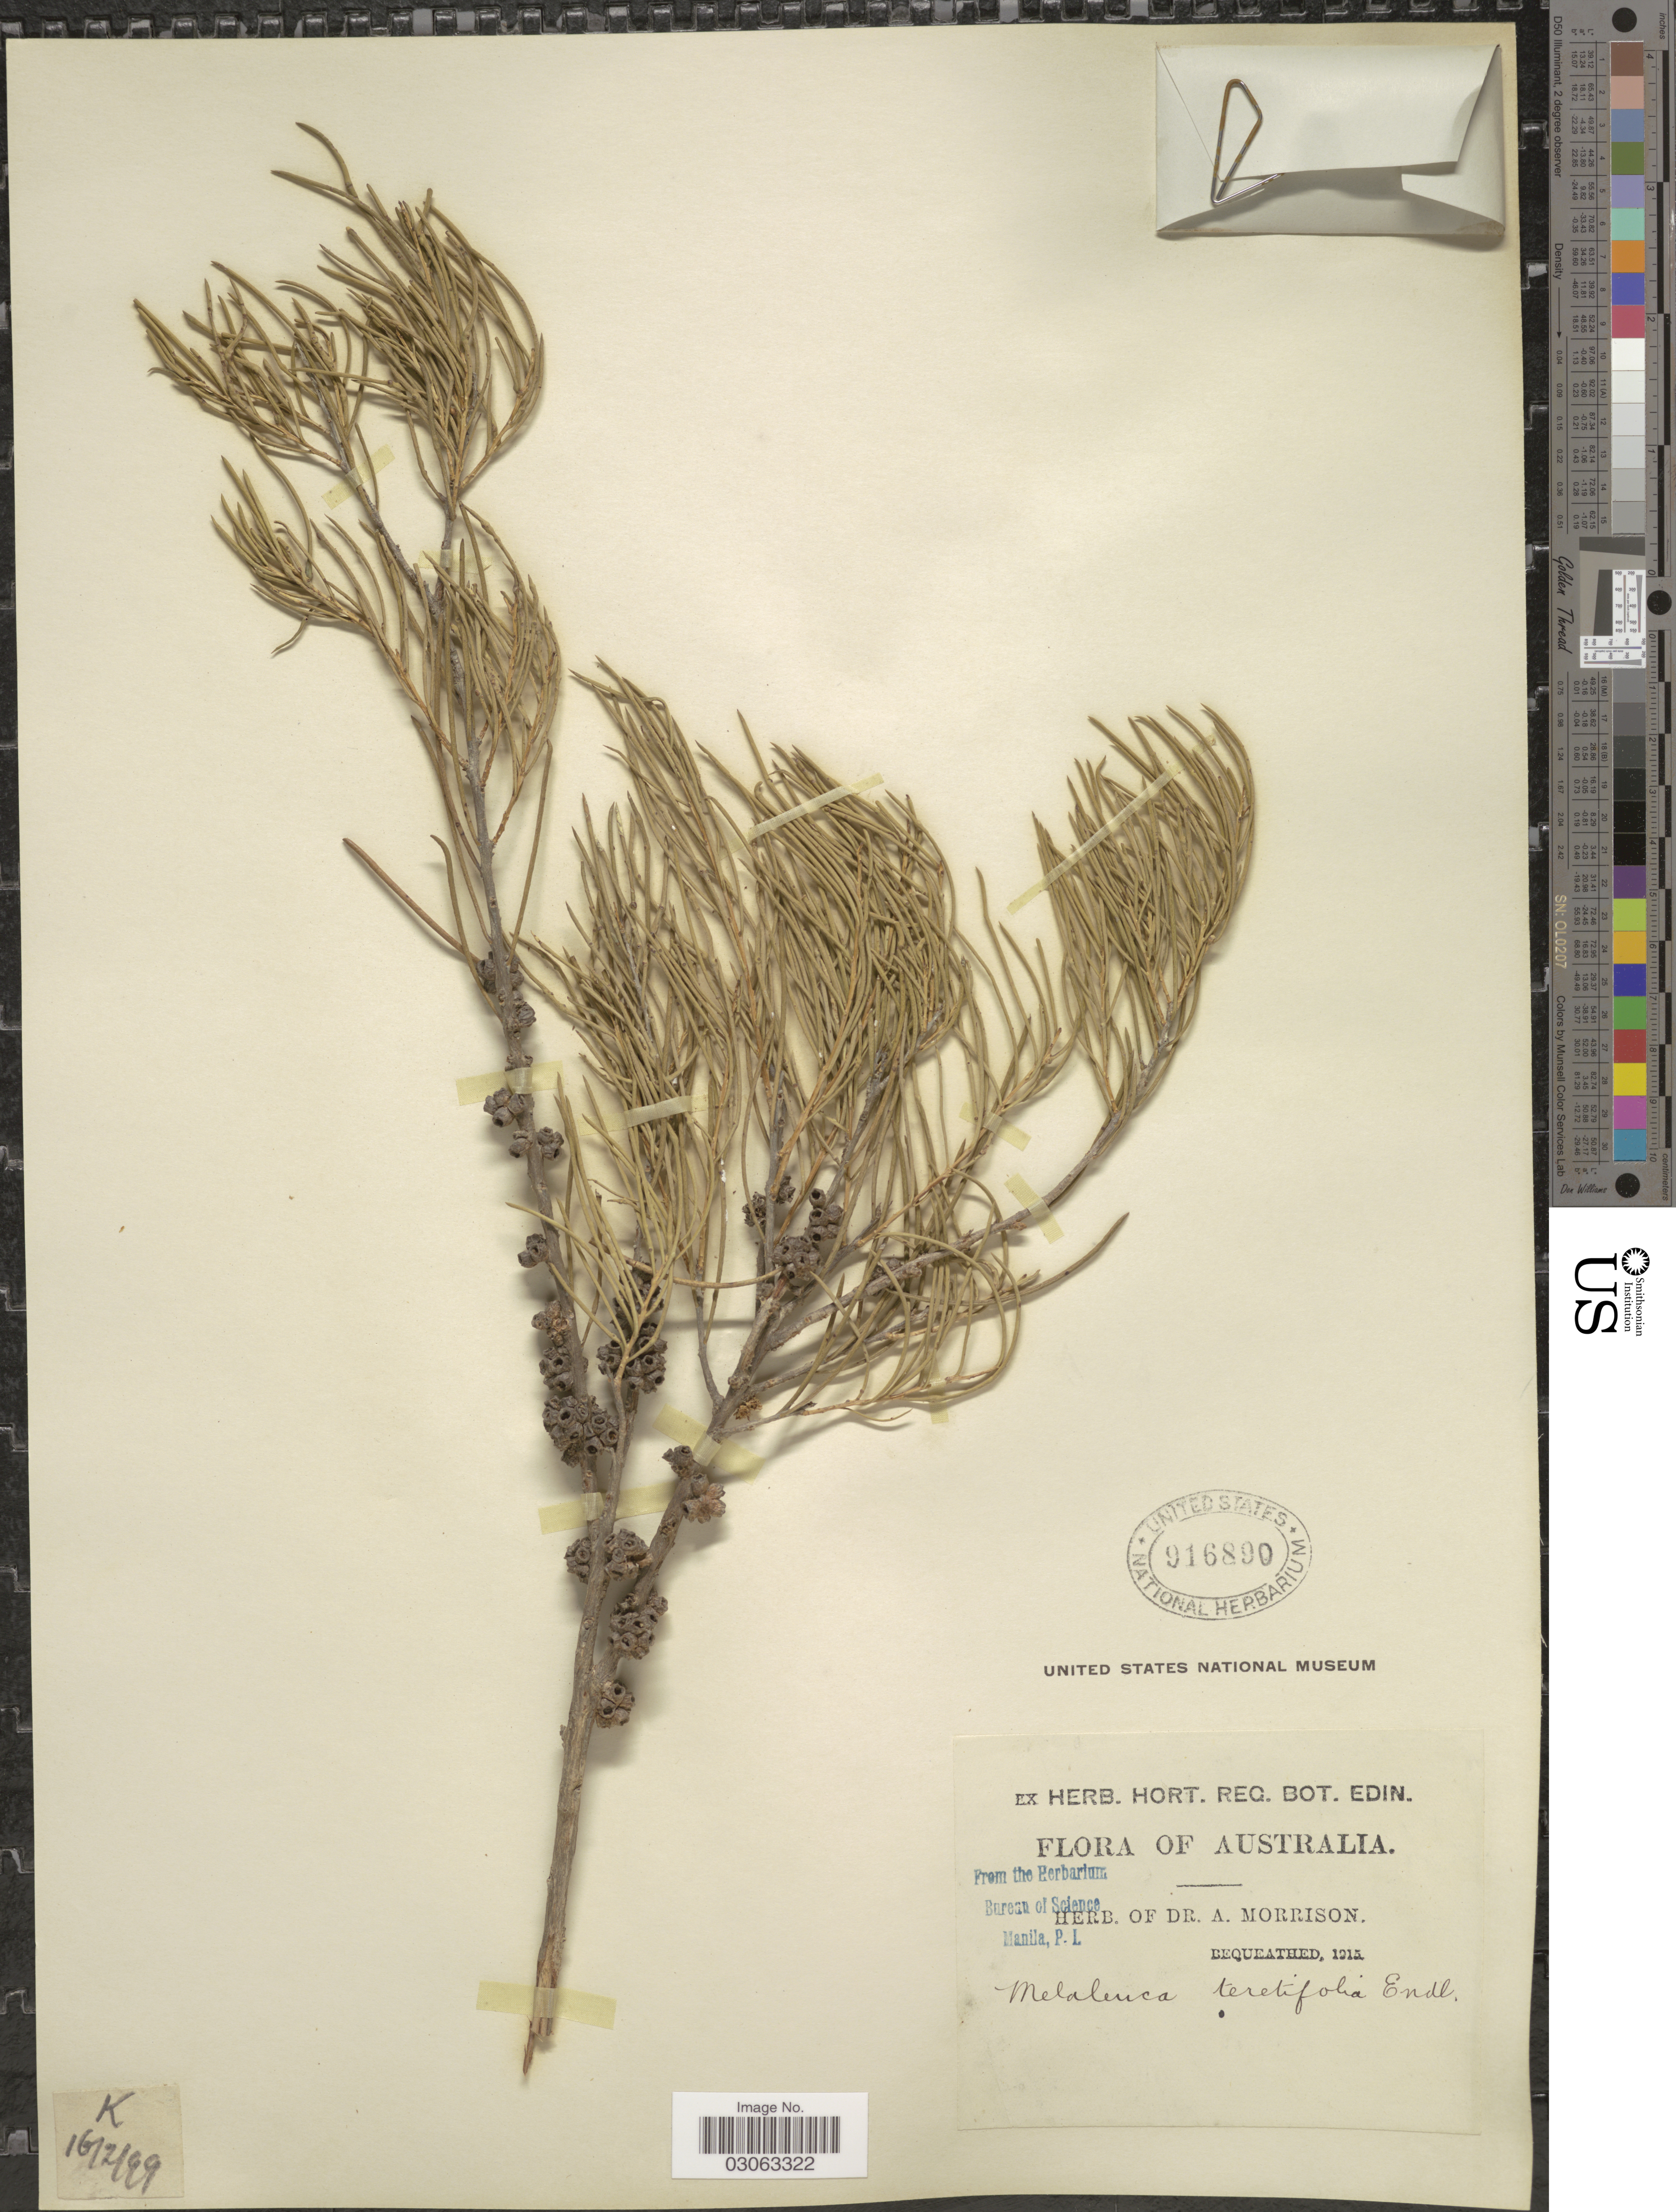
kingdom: Plantae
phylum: Tracheophyta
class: Magnoliopsida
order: Myrtales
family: Myrtaceae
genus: Melaleuca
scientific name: Melaleuca teretifolia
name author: Endl.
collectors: ex herb. Dr. A. Morrison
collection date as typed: Transcribed d/m/y: 16/2/99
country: Australia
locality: K.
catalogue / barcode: US 916890